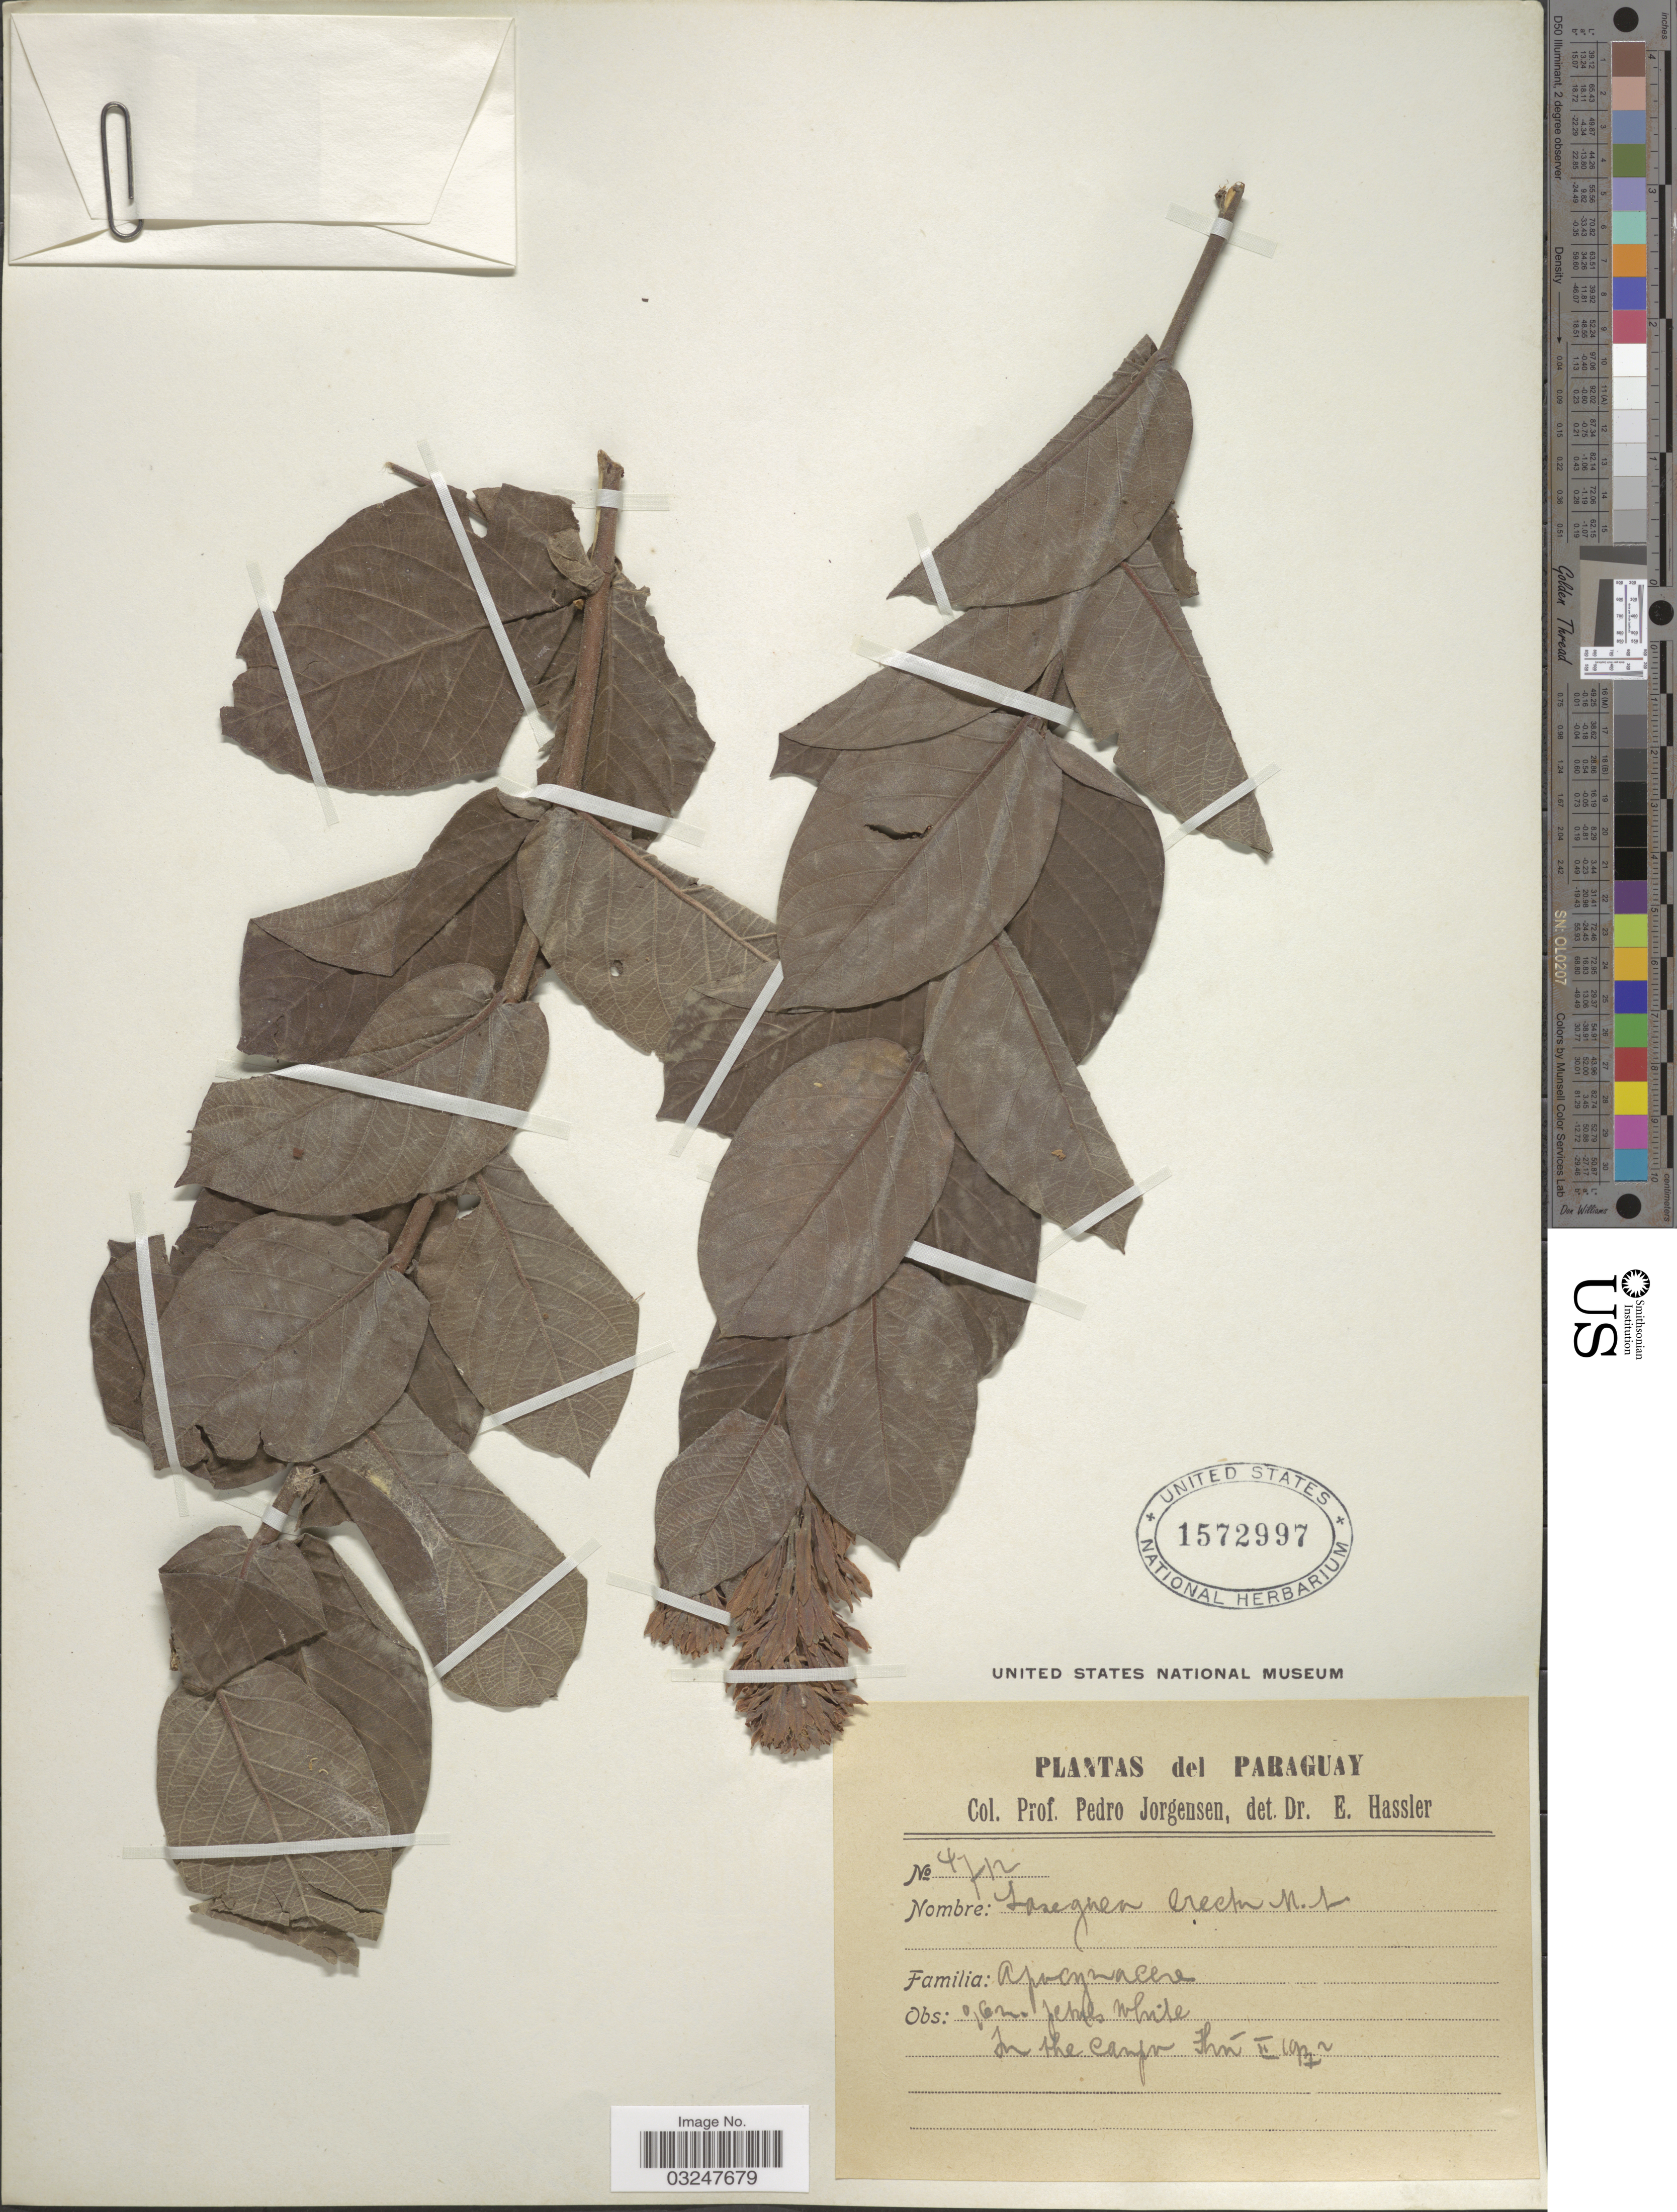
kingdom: Plantae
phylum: Tracheophyta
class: Magnoliopsida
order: Gentianales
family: Apocynaceae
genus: Mandevilla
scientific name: Mandevilla erecta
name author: Woodson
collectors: P. Jörgensen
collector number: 4712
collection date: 1932-02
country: Paraguay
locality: In the campo Ihú.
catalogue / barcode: US 1572997